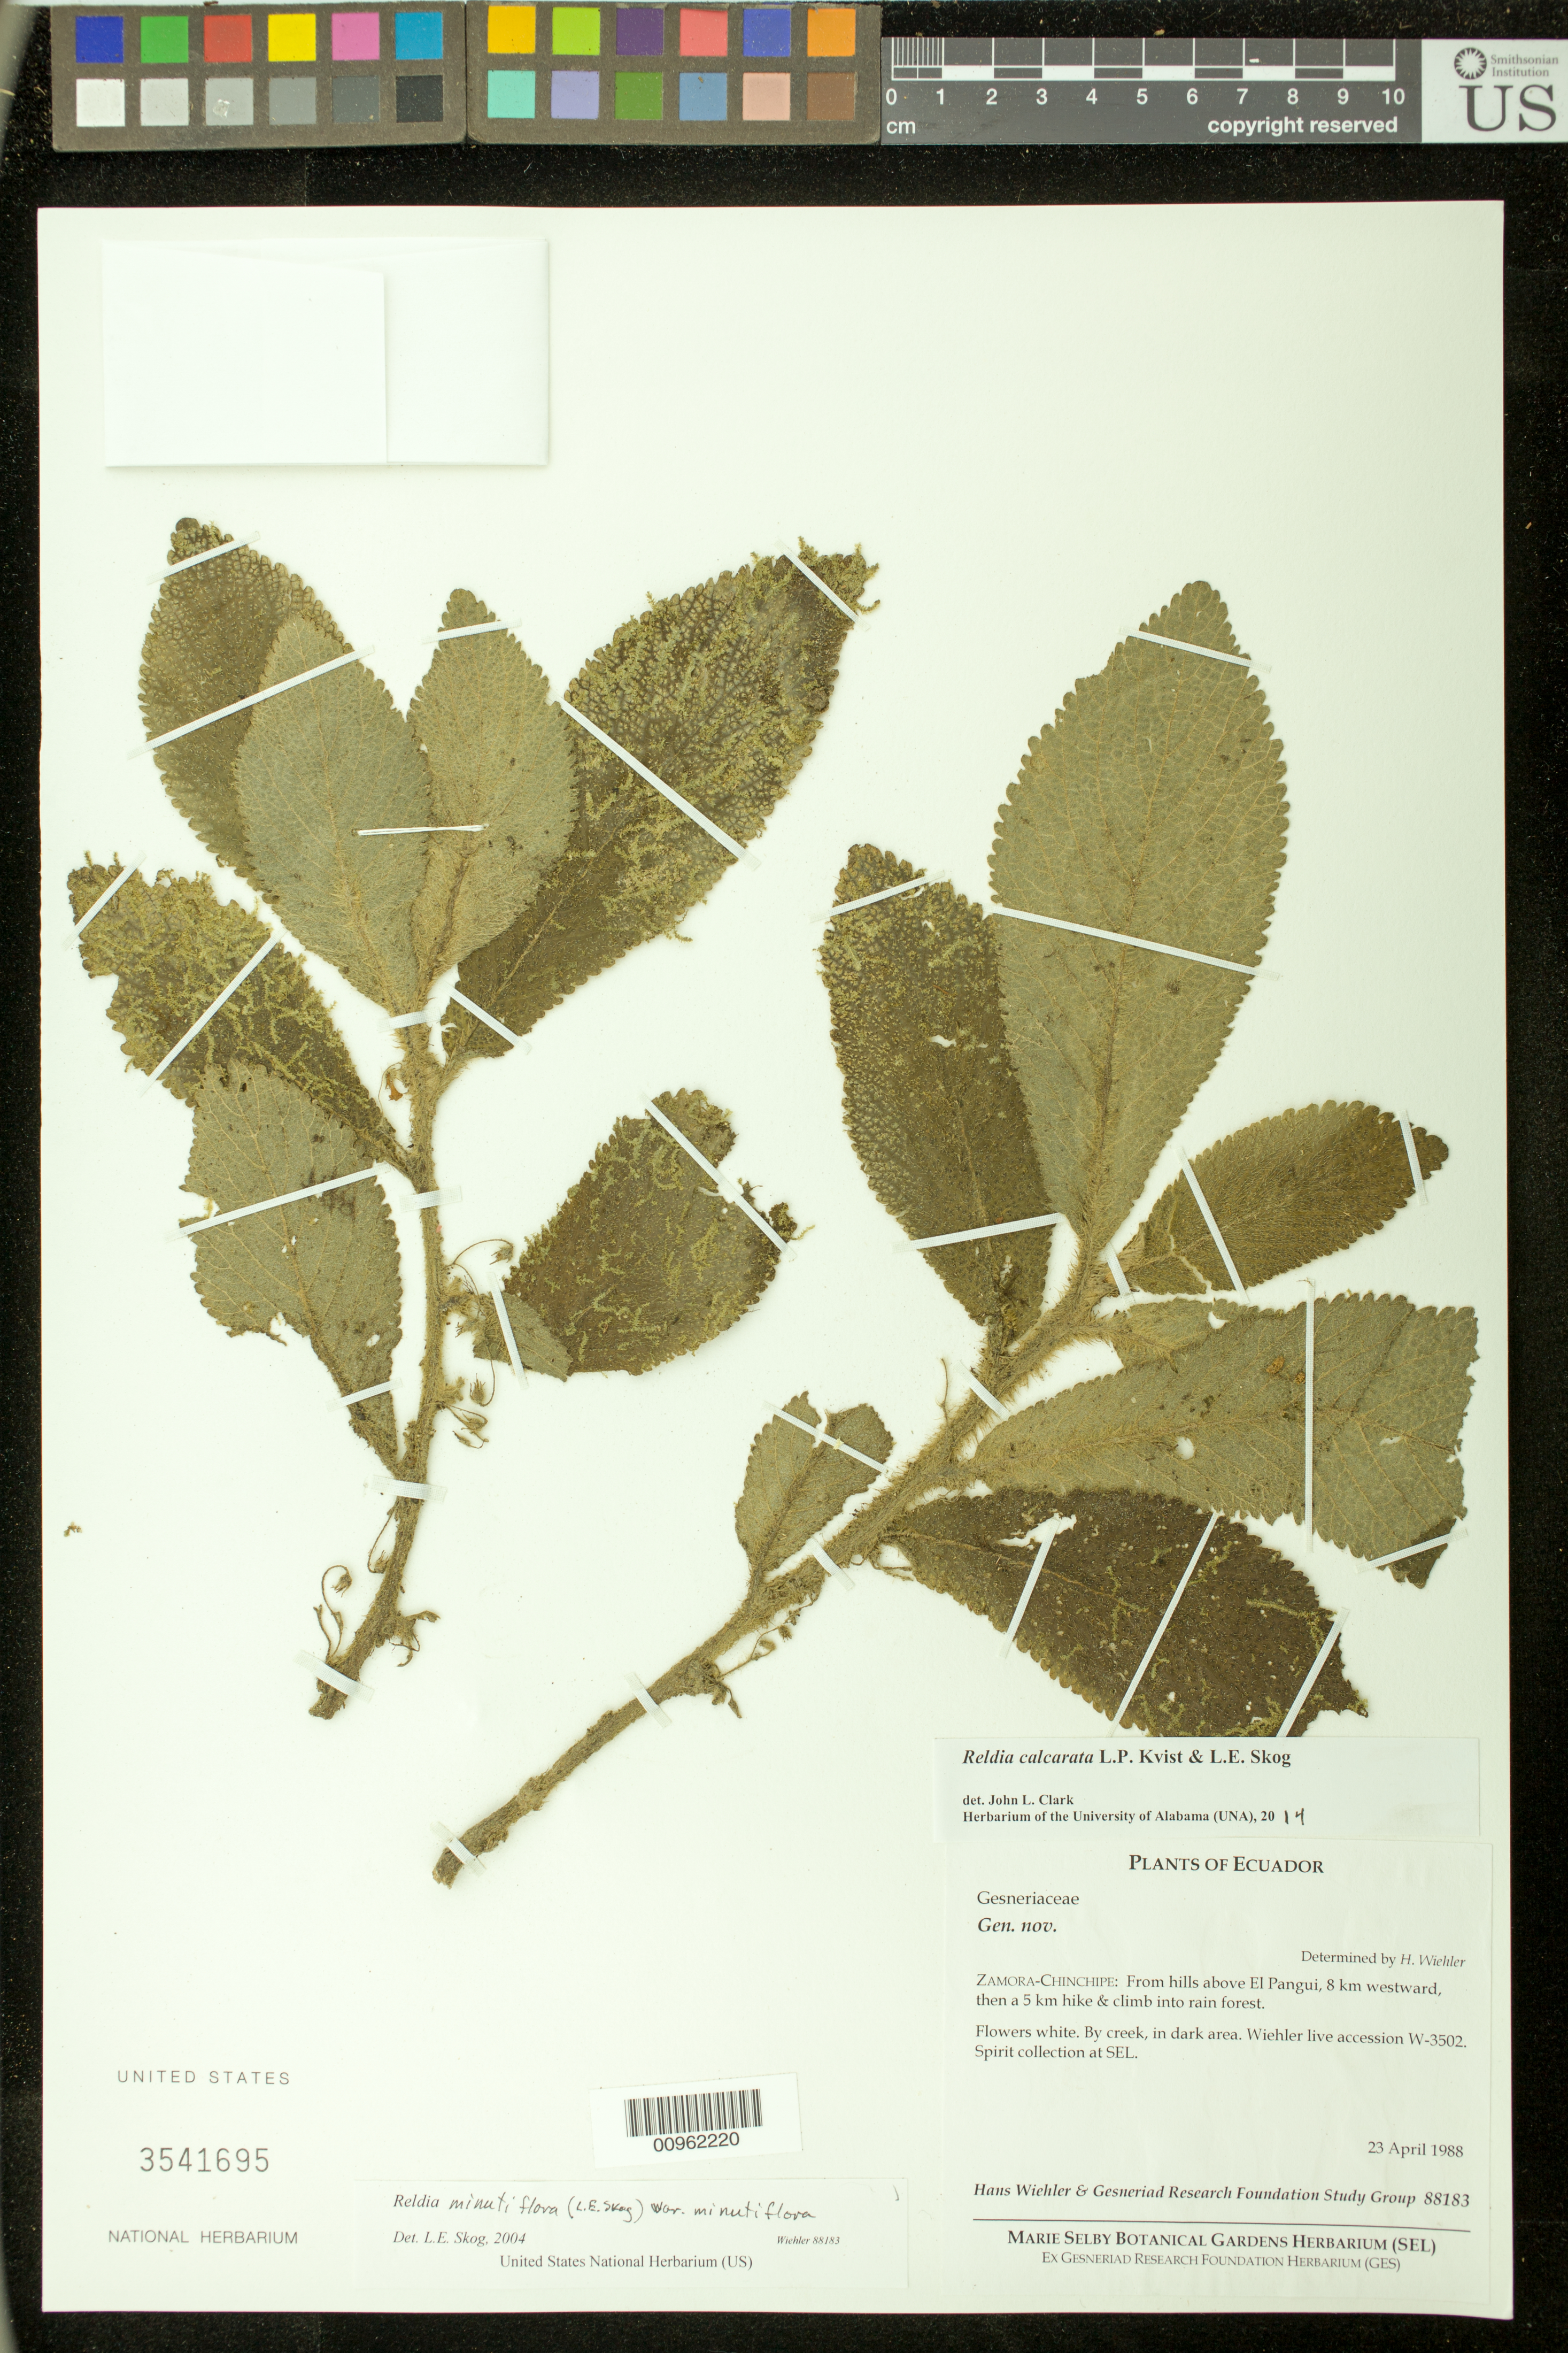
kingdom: Plantae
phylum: Tracheophyta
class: Magnoliopsida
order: Lamiales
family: Gesneriaceae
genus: Reldia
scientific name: Reldia calcarata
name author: L.P. Kvist & L.E. Skog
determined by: Clark, J. L., (SEL), The Marie Selby Botanical Garden (UNITED STATES)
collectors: H. J. Wiehler & GRF Study Group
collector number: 88183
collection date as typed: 23 Apr 1988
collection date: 1988-04-23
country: Ecuador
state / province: Zamora-Chinchipe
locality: Zamora-Chinchipe: from hills above El Pangui, 8 km westward, then a 5 km hike & climb into rain forest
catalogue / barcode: US 3541695